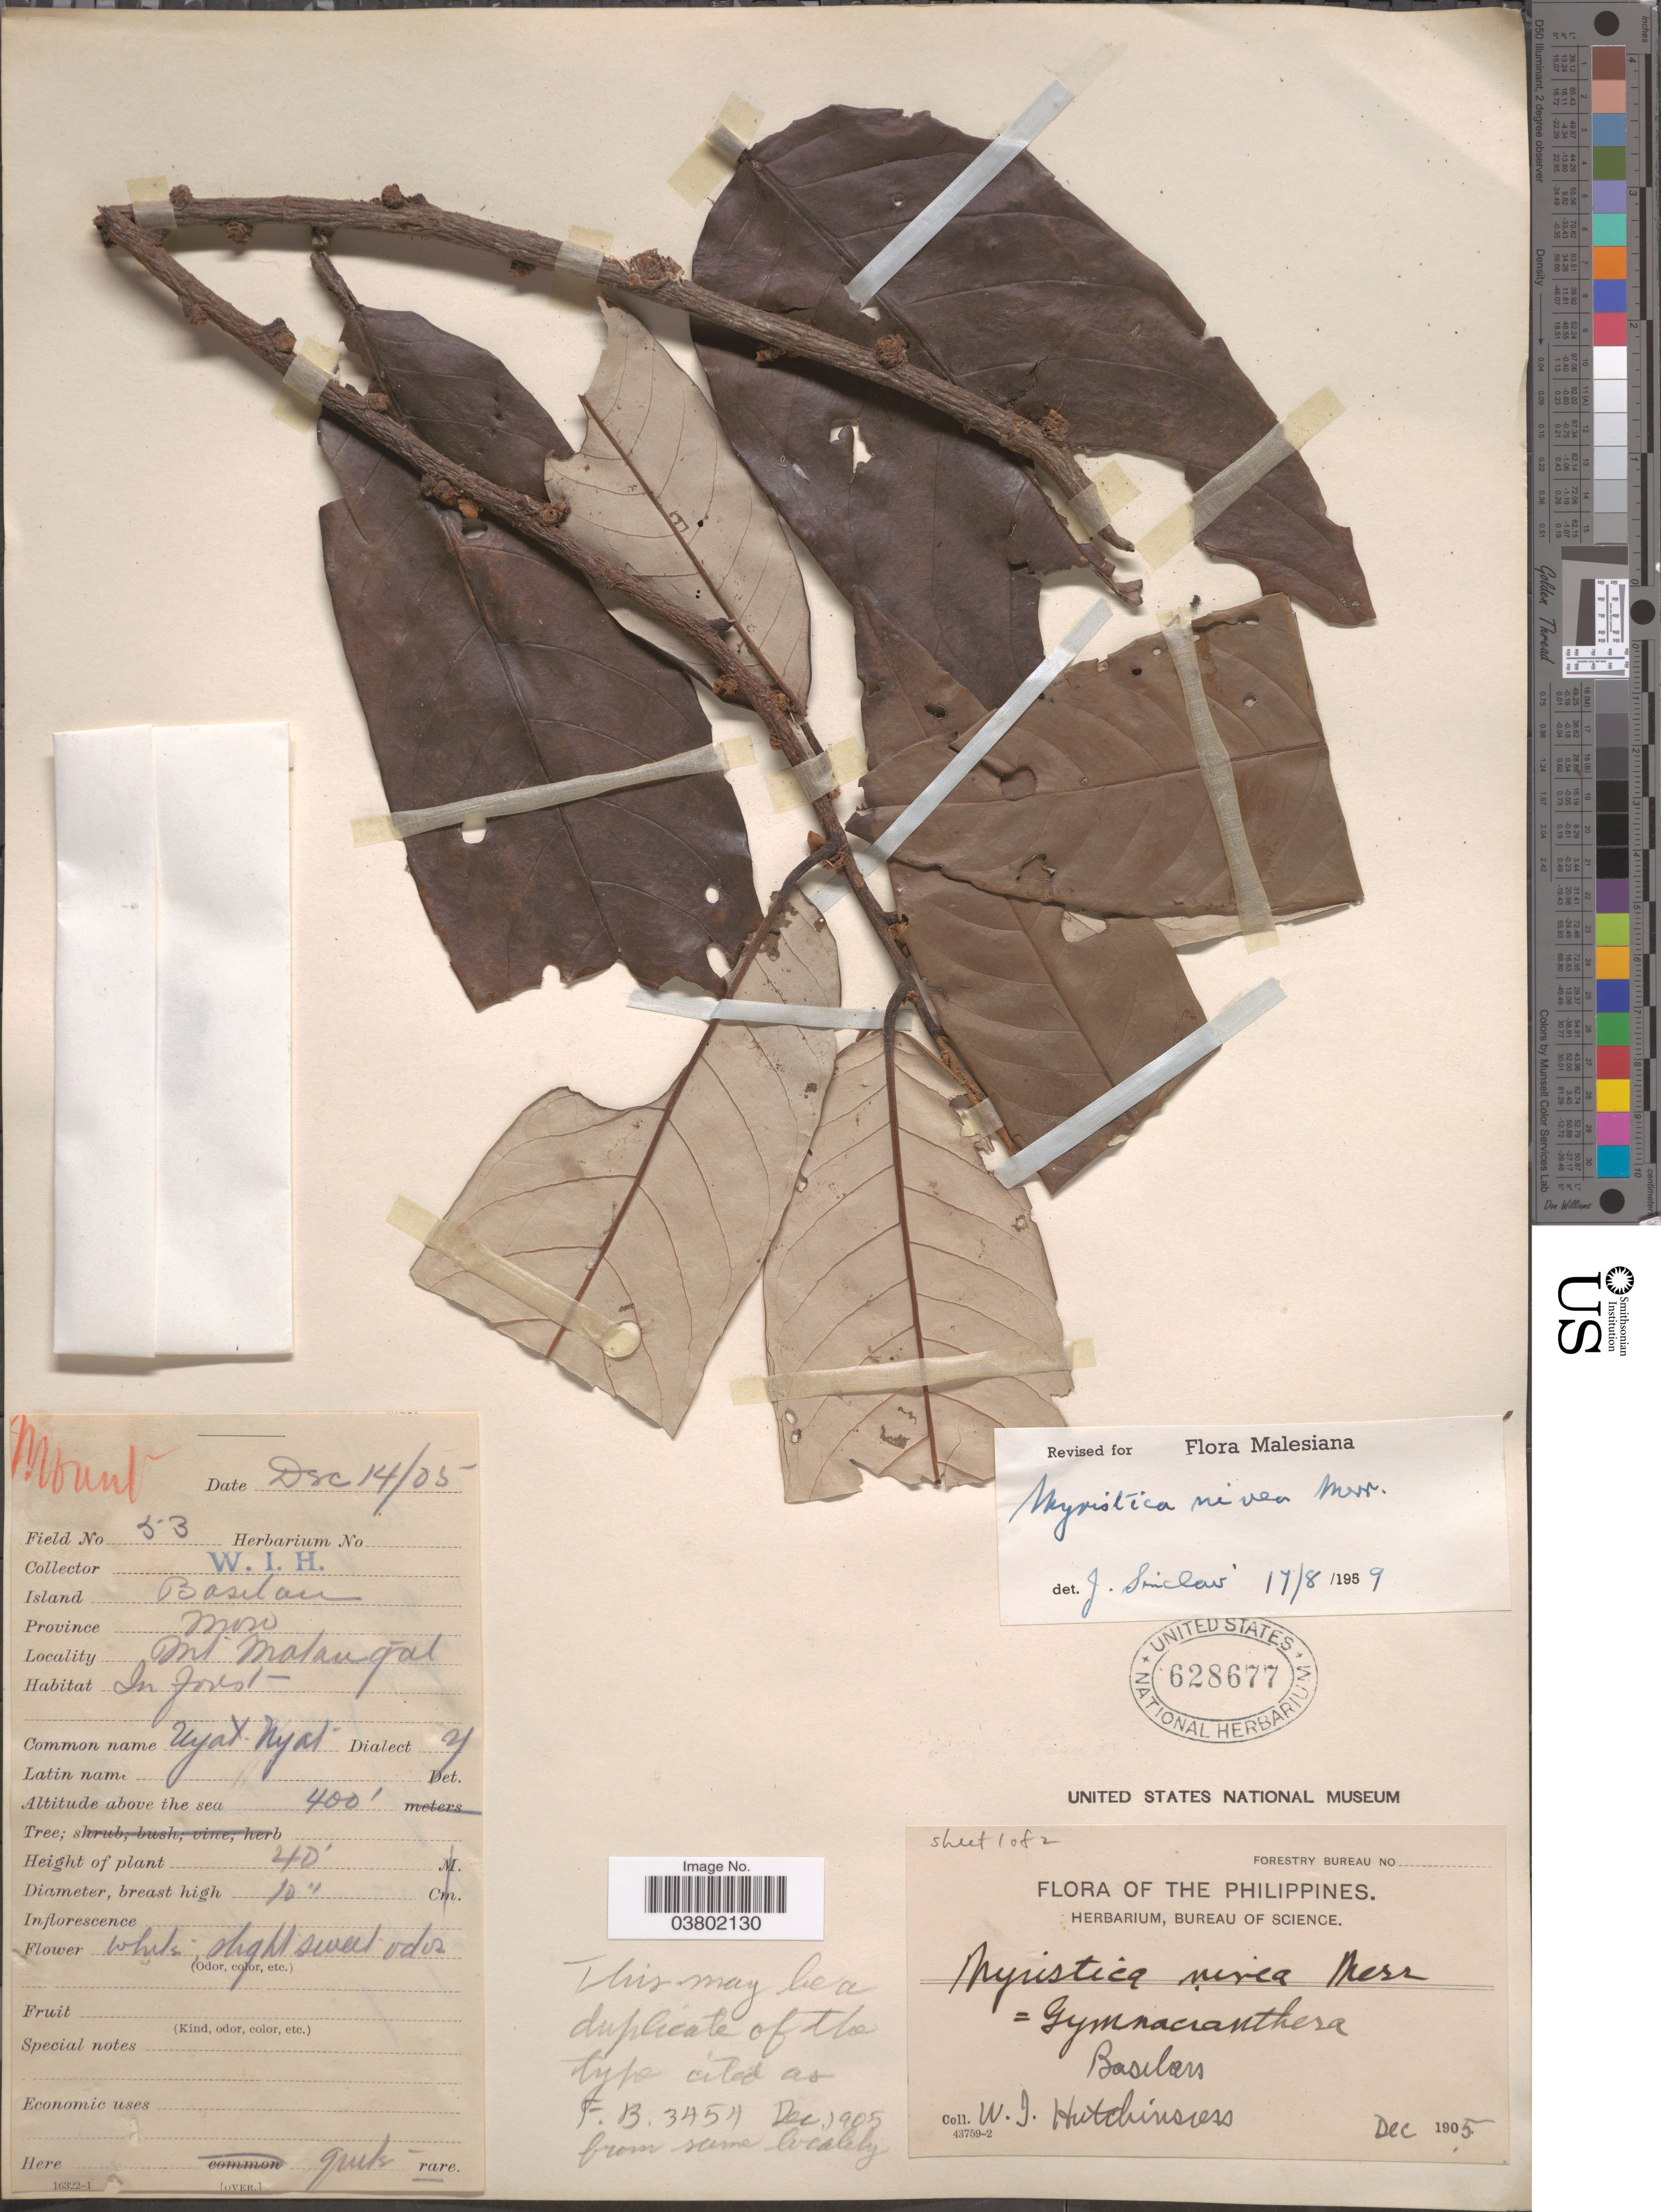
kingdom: Plantae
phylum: Tracheophyta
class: Magnoliopsida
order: Magnoliales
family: Myristicaceae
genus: Myristica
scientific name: Myristica philippensis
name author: Lam.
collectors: W. I. Hutchinson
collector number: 53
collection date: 1905-12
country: Philippines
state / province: Muslim Mindanao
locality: Island Basilan, Province Moro, Mt Mataugat, Basilan.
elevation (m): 122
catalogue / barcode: US 628677